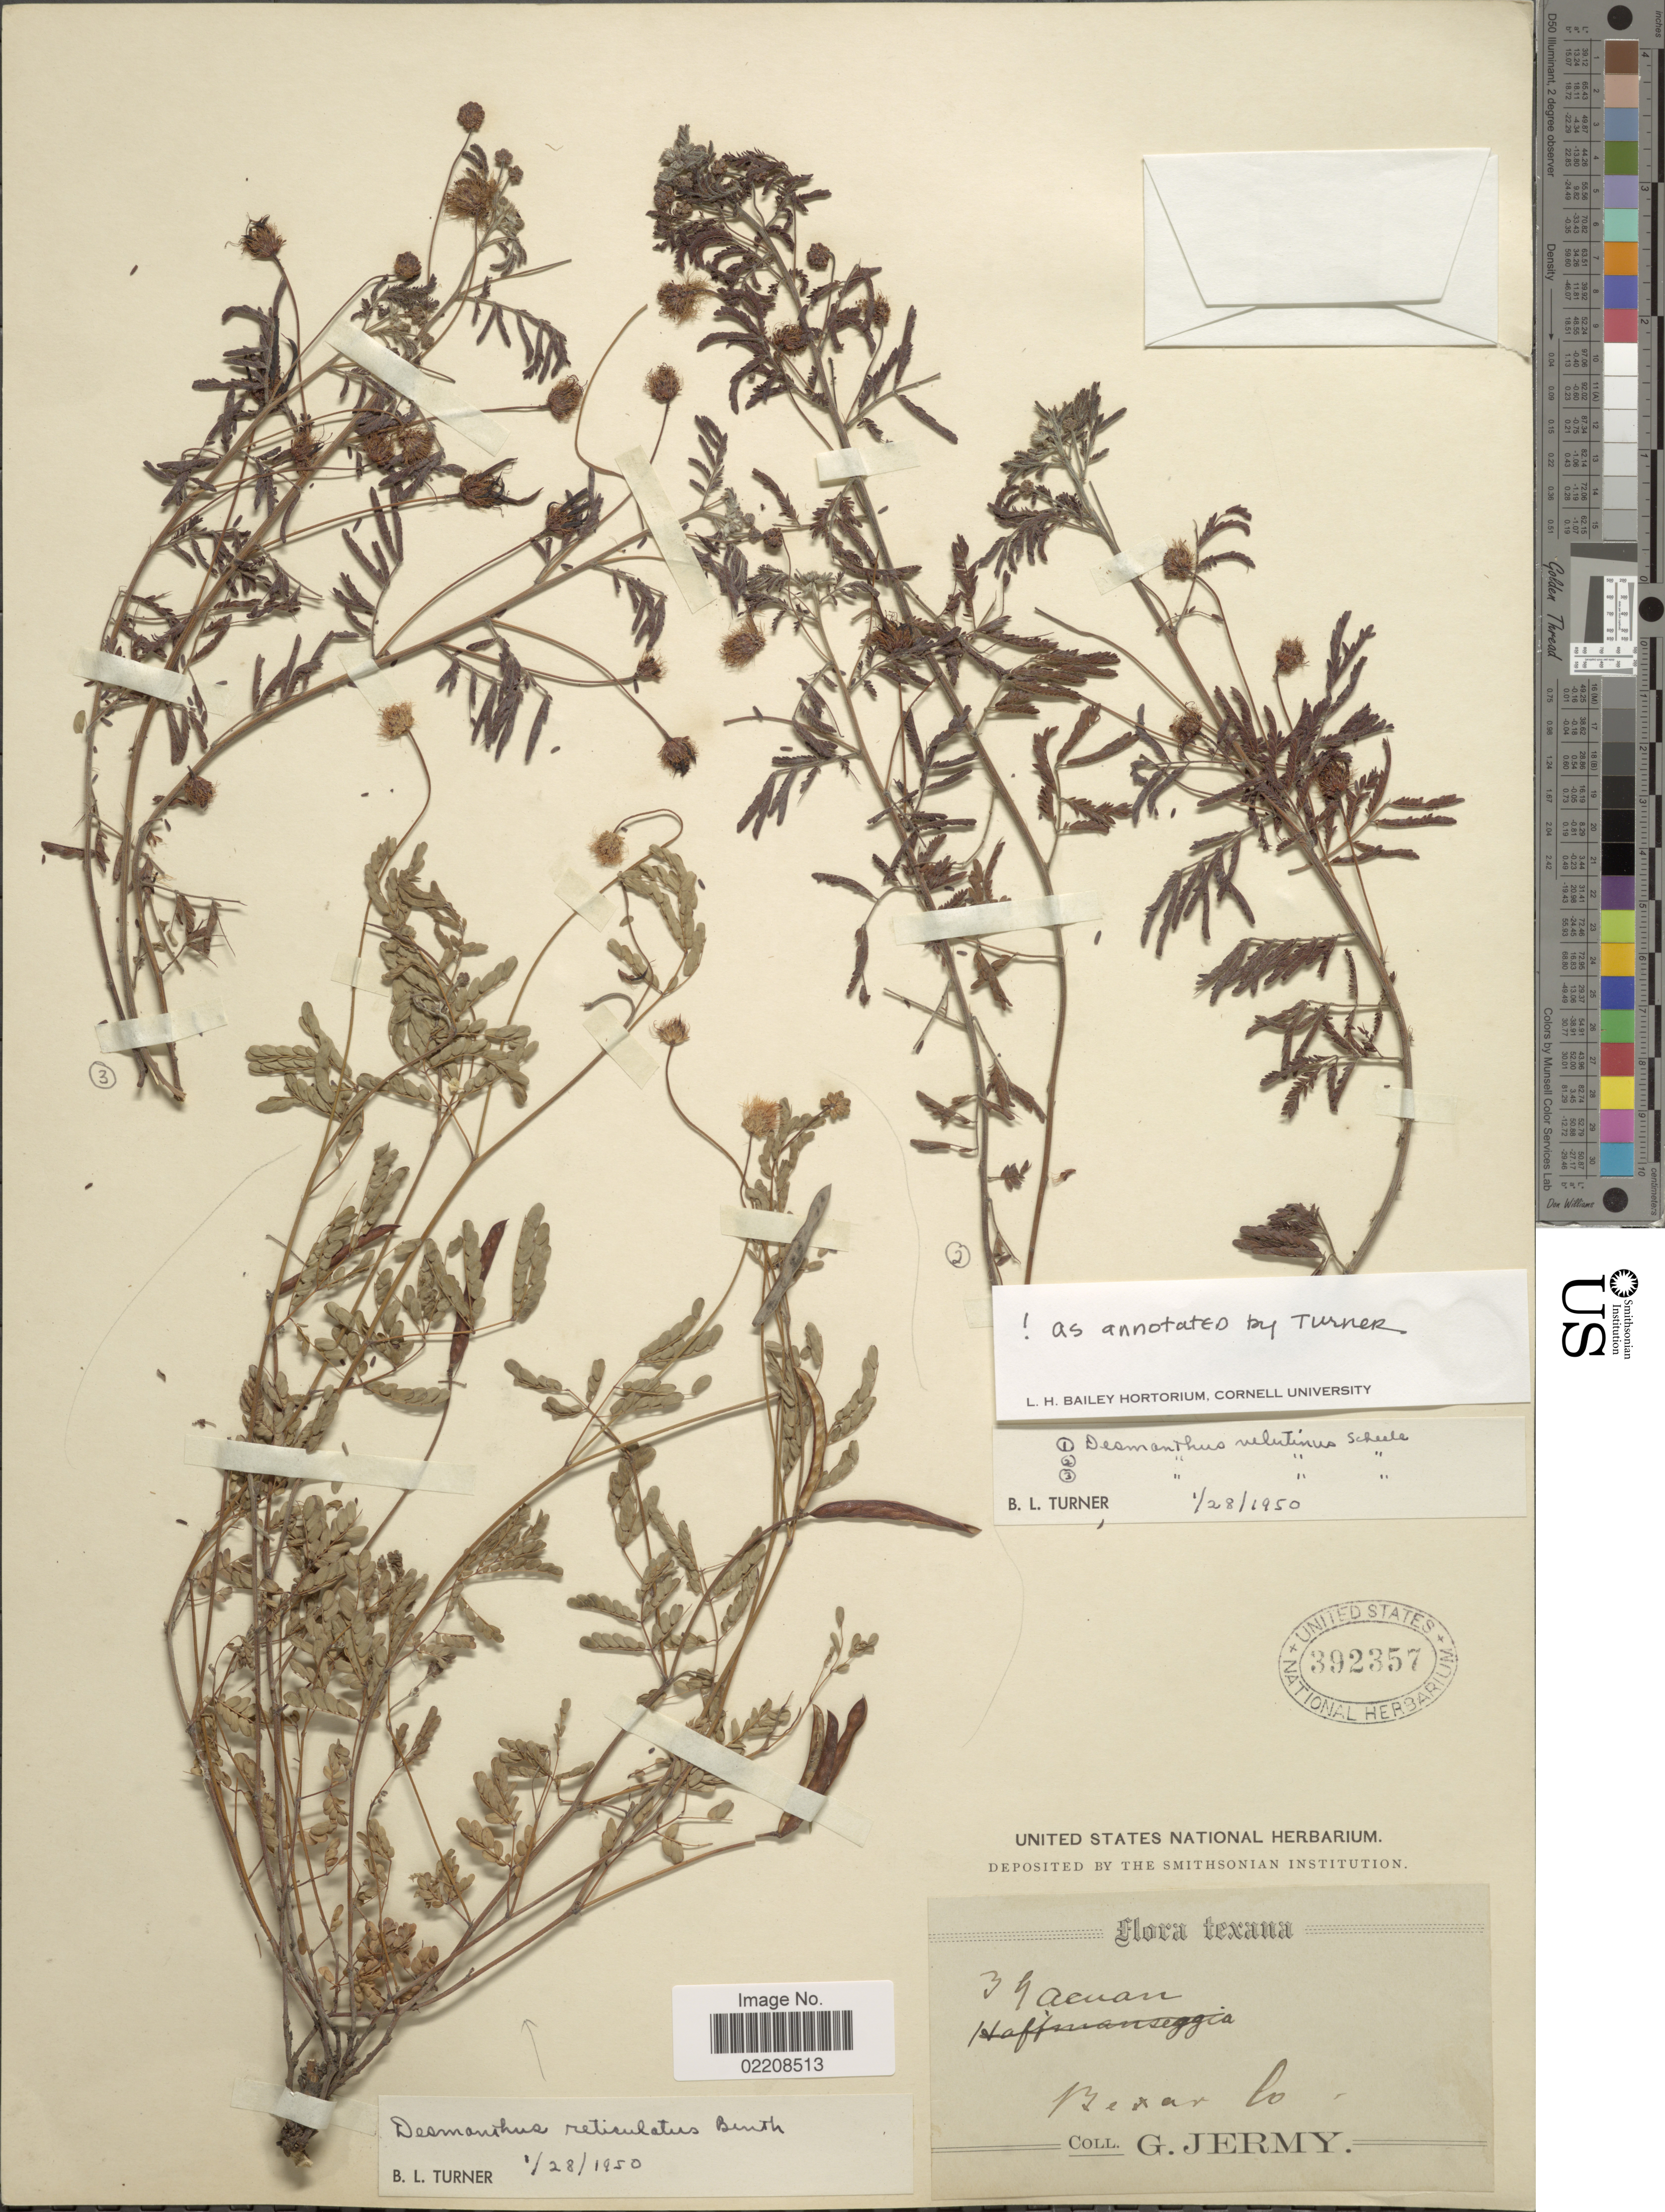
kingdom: Plantae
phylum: Tracheophyta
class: Magnoliopsida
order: Fabales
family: Fabaceae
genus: Desmanthus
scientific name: Desmanthus velutinus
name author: Scheele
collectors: G. Jermy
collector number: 39*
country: United States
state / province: Texas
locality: Texana. Bexar Co.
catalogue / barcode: US 392357